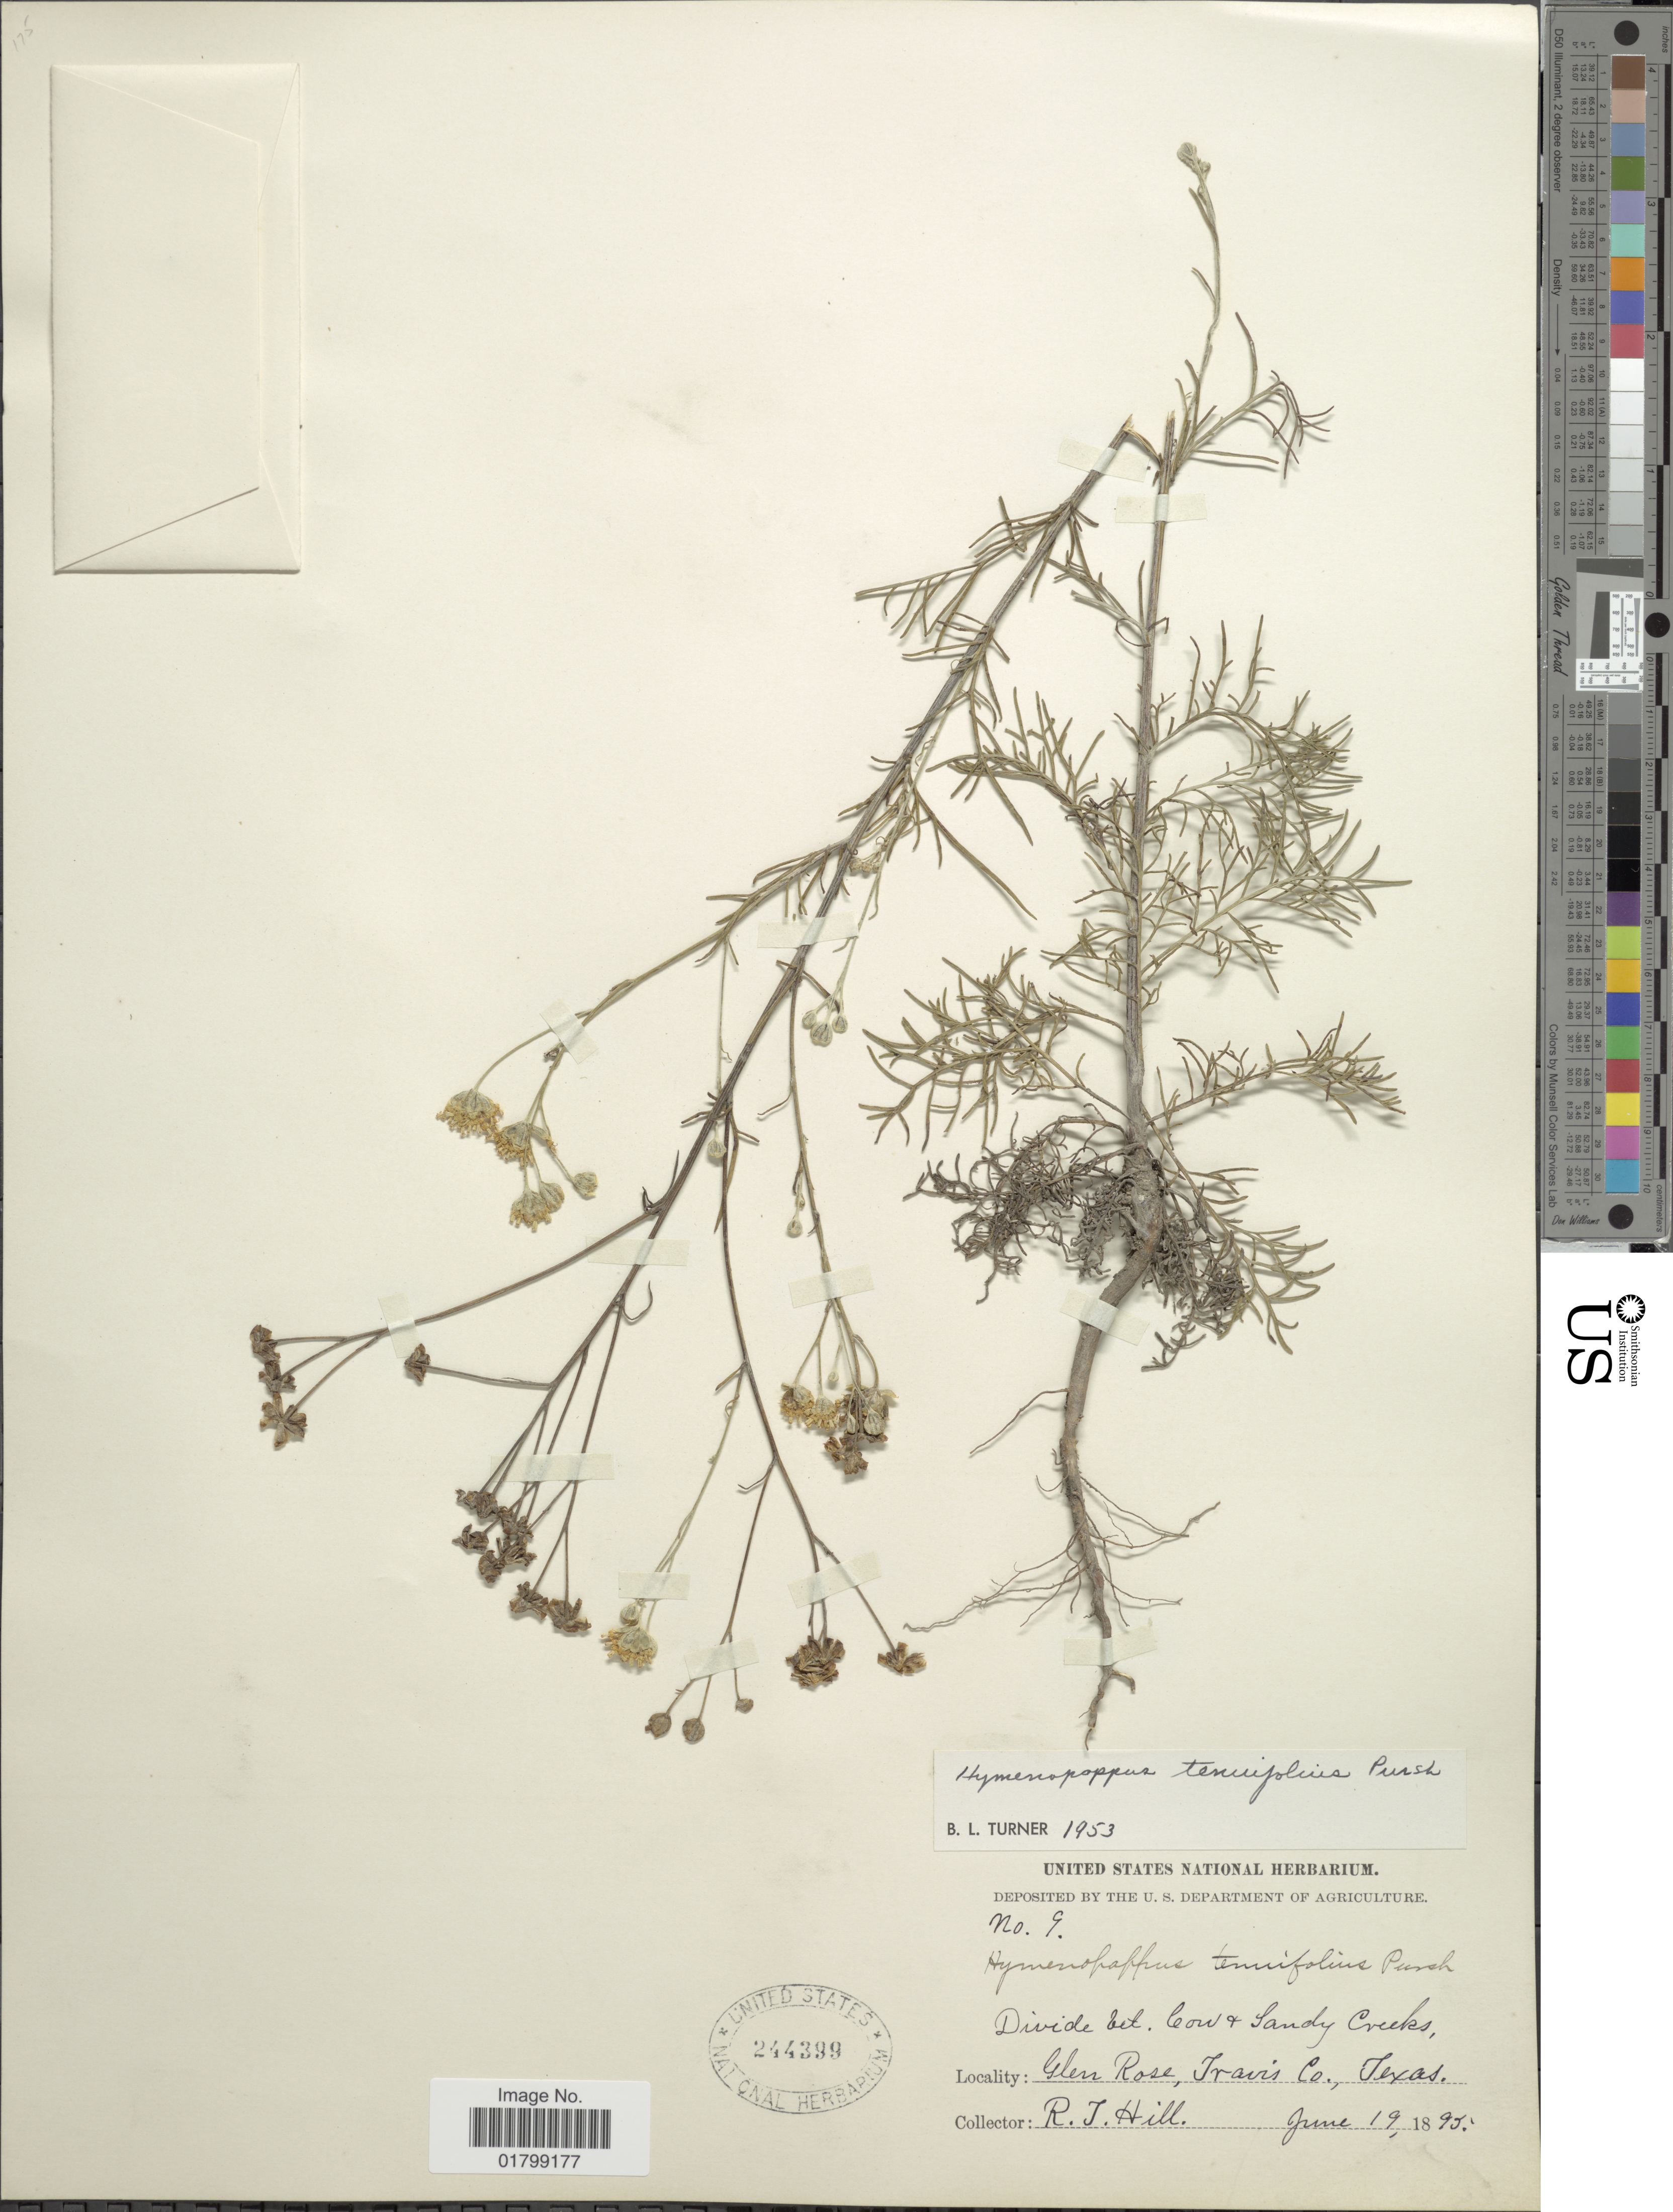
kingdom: Plantae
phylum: Tracheophyta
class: Magnoliopsida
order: Asterales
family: Asteraceae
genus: Hymenopappus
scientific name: Hymenopappus tenuifolius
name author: Pursh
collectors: R. J. Hill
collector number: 9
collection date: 1893-06-19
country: United States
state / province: Texas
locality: Glen Rose, Travis Co.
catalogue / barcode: US 244399